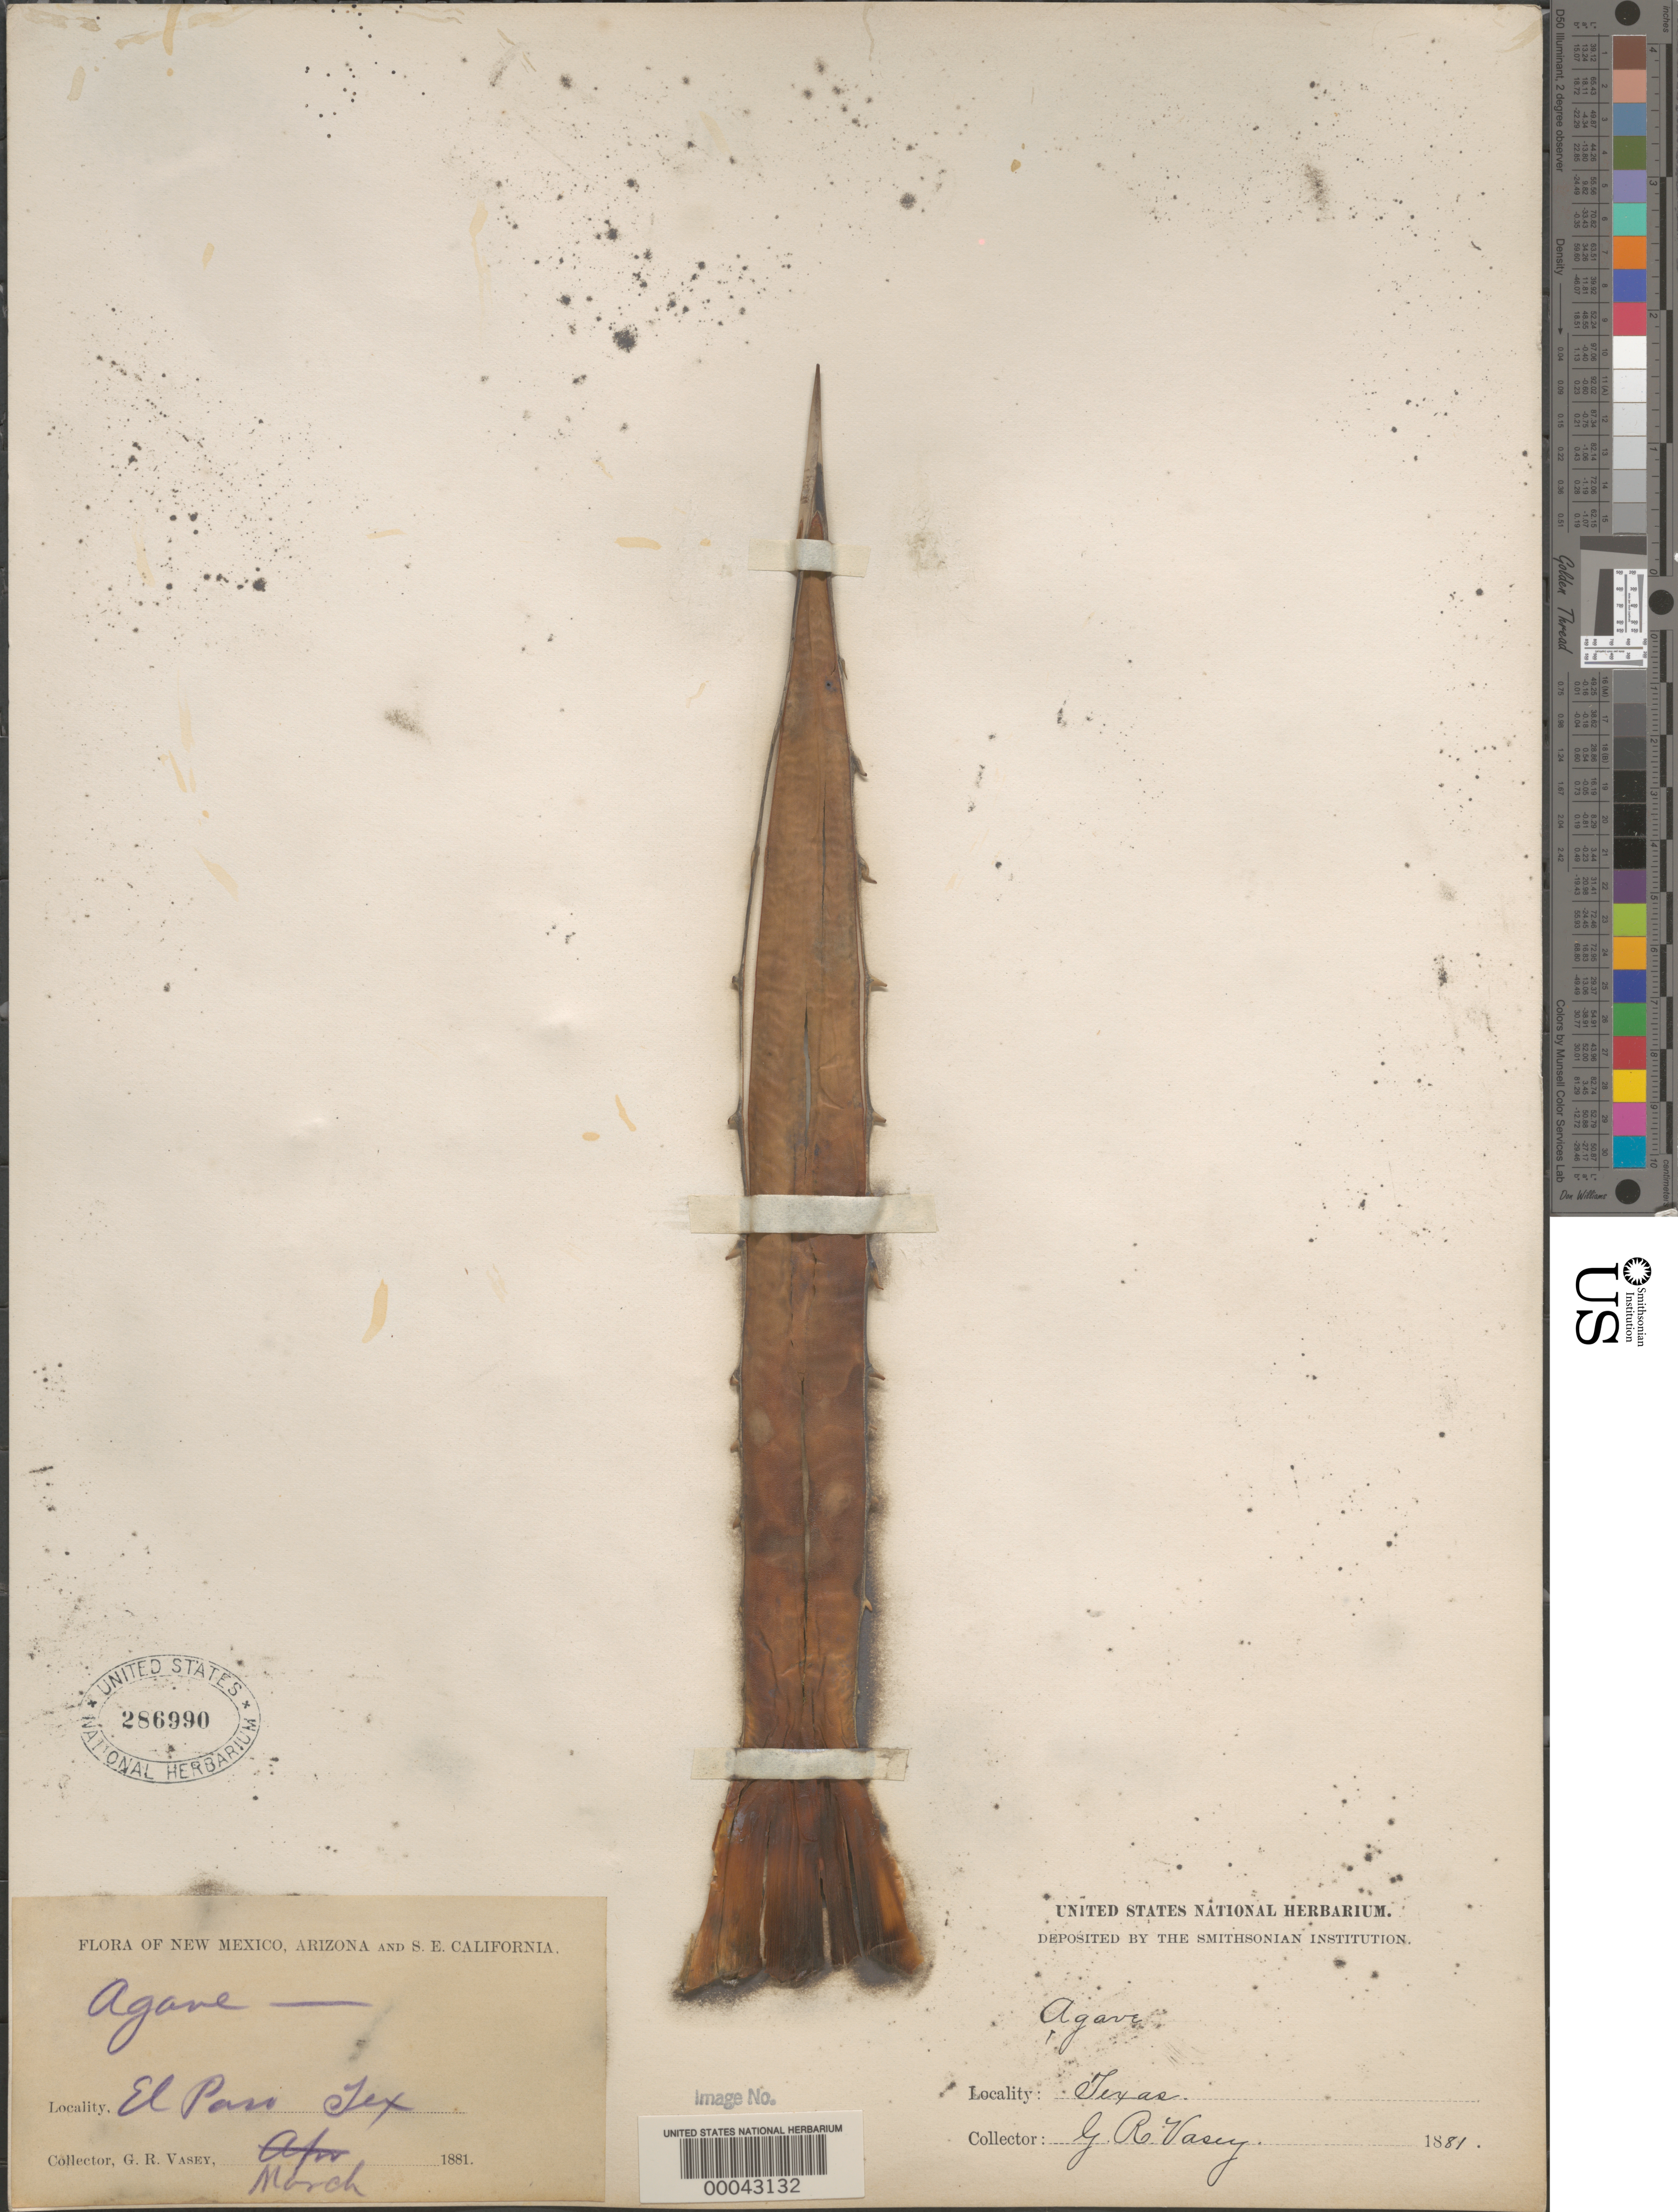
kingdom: Plantae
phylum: Tracheophyta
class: Liliopsida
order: Asparagales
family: Asparagaceae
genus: Agave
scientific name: Agave lechuguilla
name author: Torr.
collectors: G. R. Vasey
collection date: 1881-03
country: United States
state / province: Texas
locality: El Paso.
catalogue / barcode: US 286990